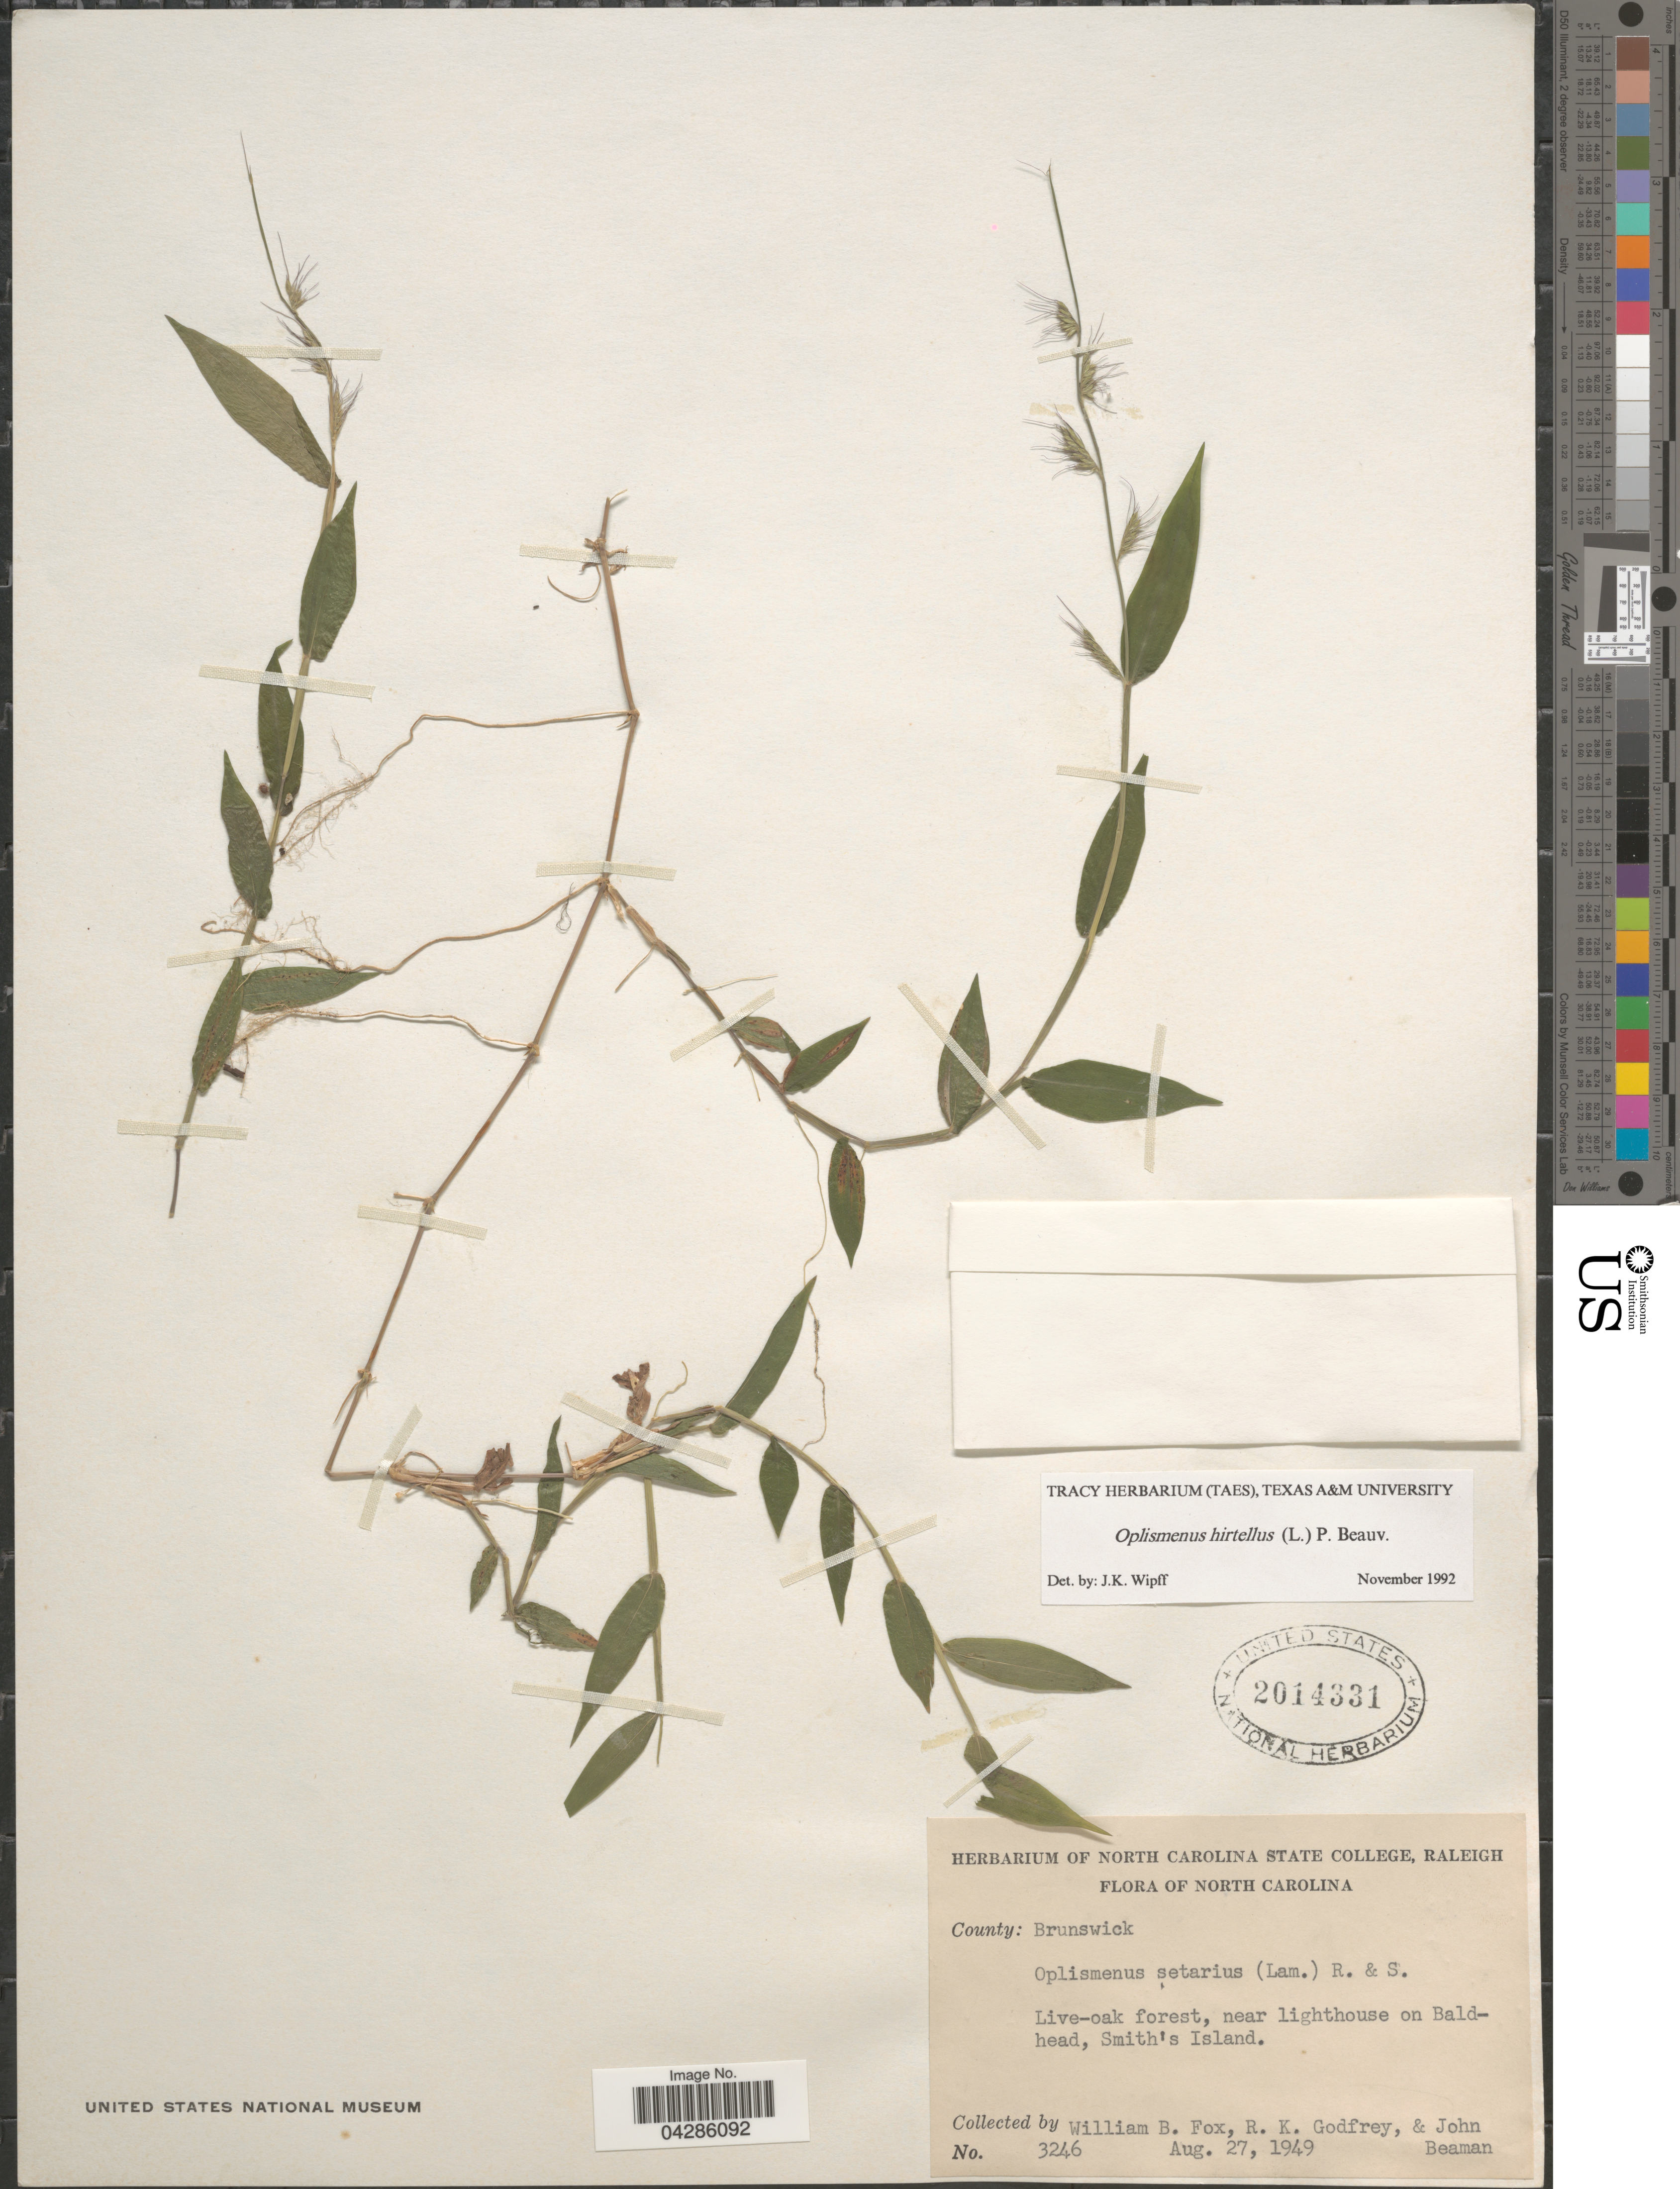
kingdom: Plantae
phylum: Tracheophyta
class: Liliopsida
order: Poales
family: Poaceae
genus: Oplismenus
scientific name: Oplismenus hirtellus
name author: (L.) P. Beauv.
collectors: W. B. Fox, R. K. Godfrey & J. H. Beaman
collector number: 3246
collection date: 1949-08-27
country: United States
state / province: North Carolina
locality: County: Brunswick. Live-oak forest, near lighthouse on Baldhead, Smith's Island.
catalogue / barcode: US 2014331